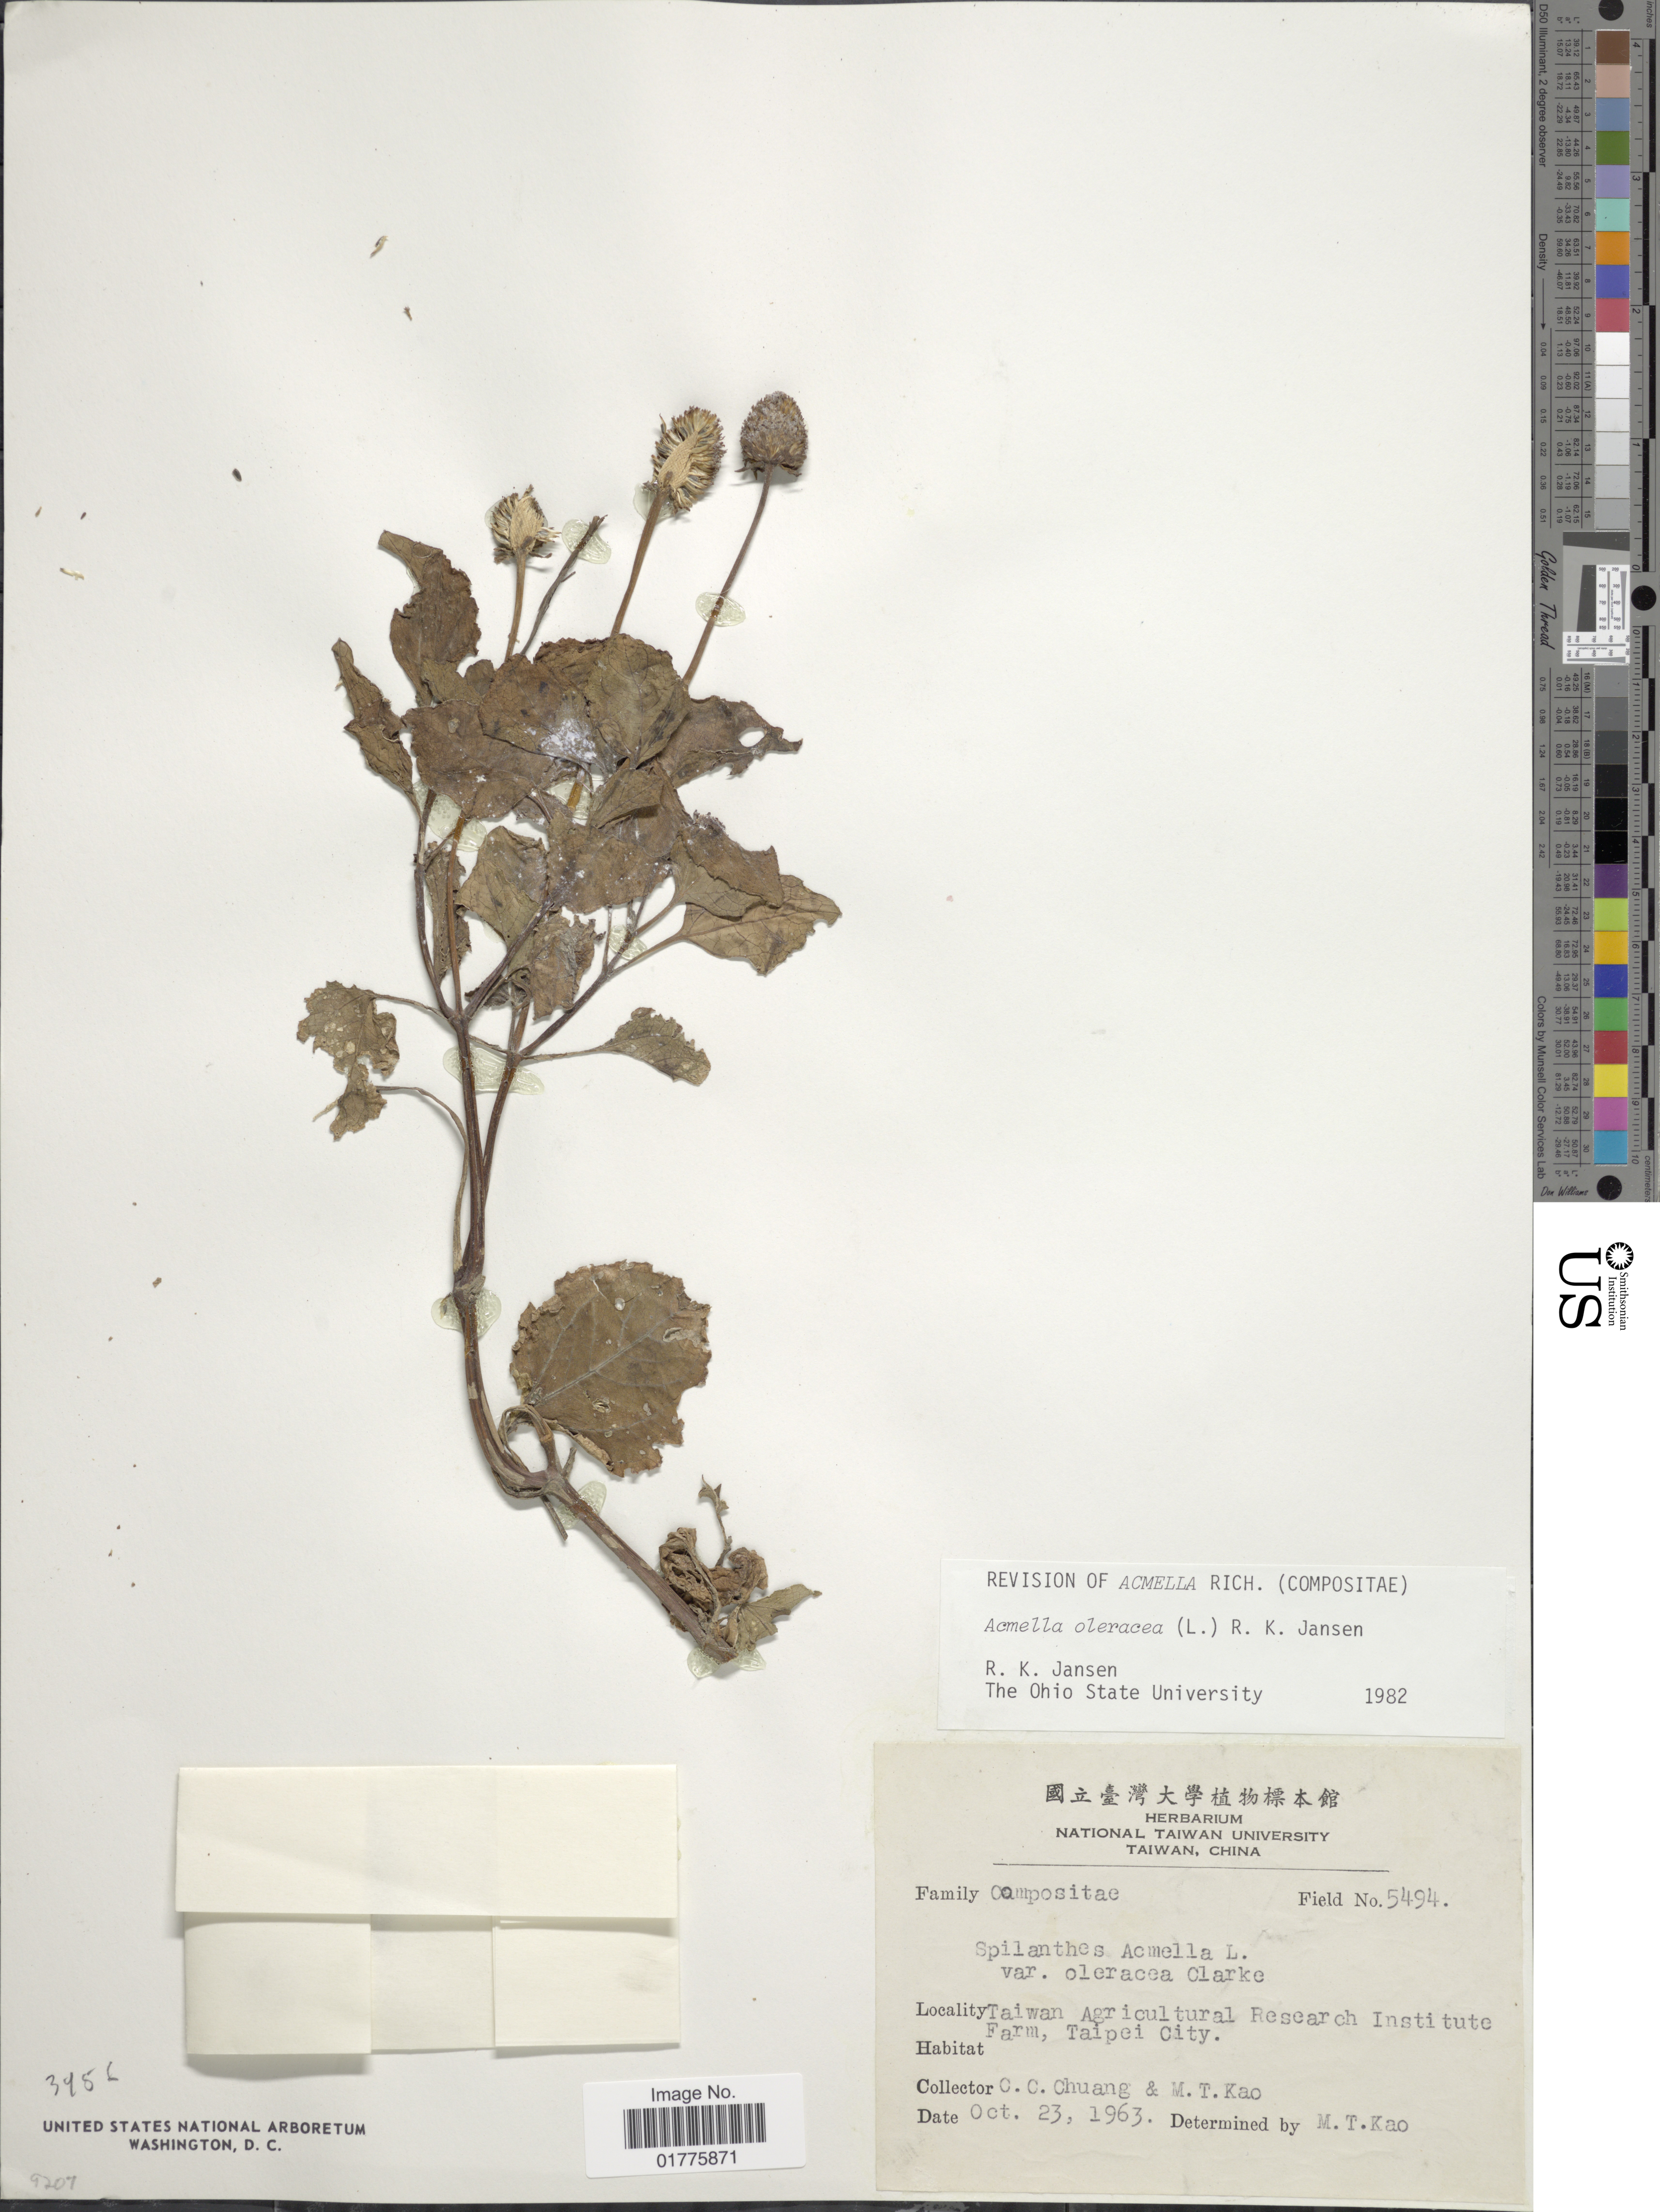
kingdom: Plantae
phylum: Tracheophyta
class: Magnoliopsida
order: Asterales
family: Asteraceae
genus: Acmella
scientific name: Acmella oleracea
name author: (L.) R.K. Jansen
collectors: C. C. Chuang & M. T. Kao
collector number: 5494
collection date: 1963-10-23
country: Taiwan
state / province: Taipei City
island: Taiwan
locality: Taiwan Agricultural Research Institute Farm